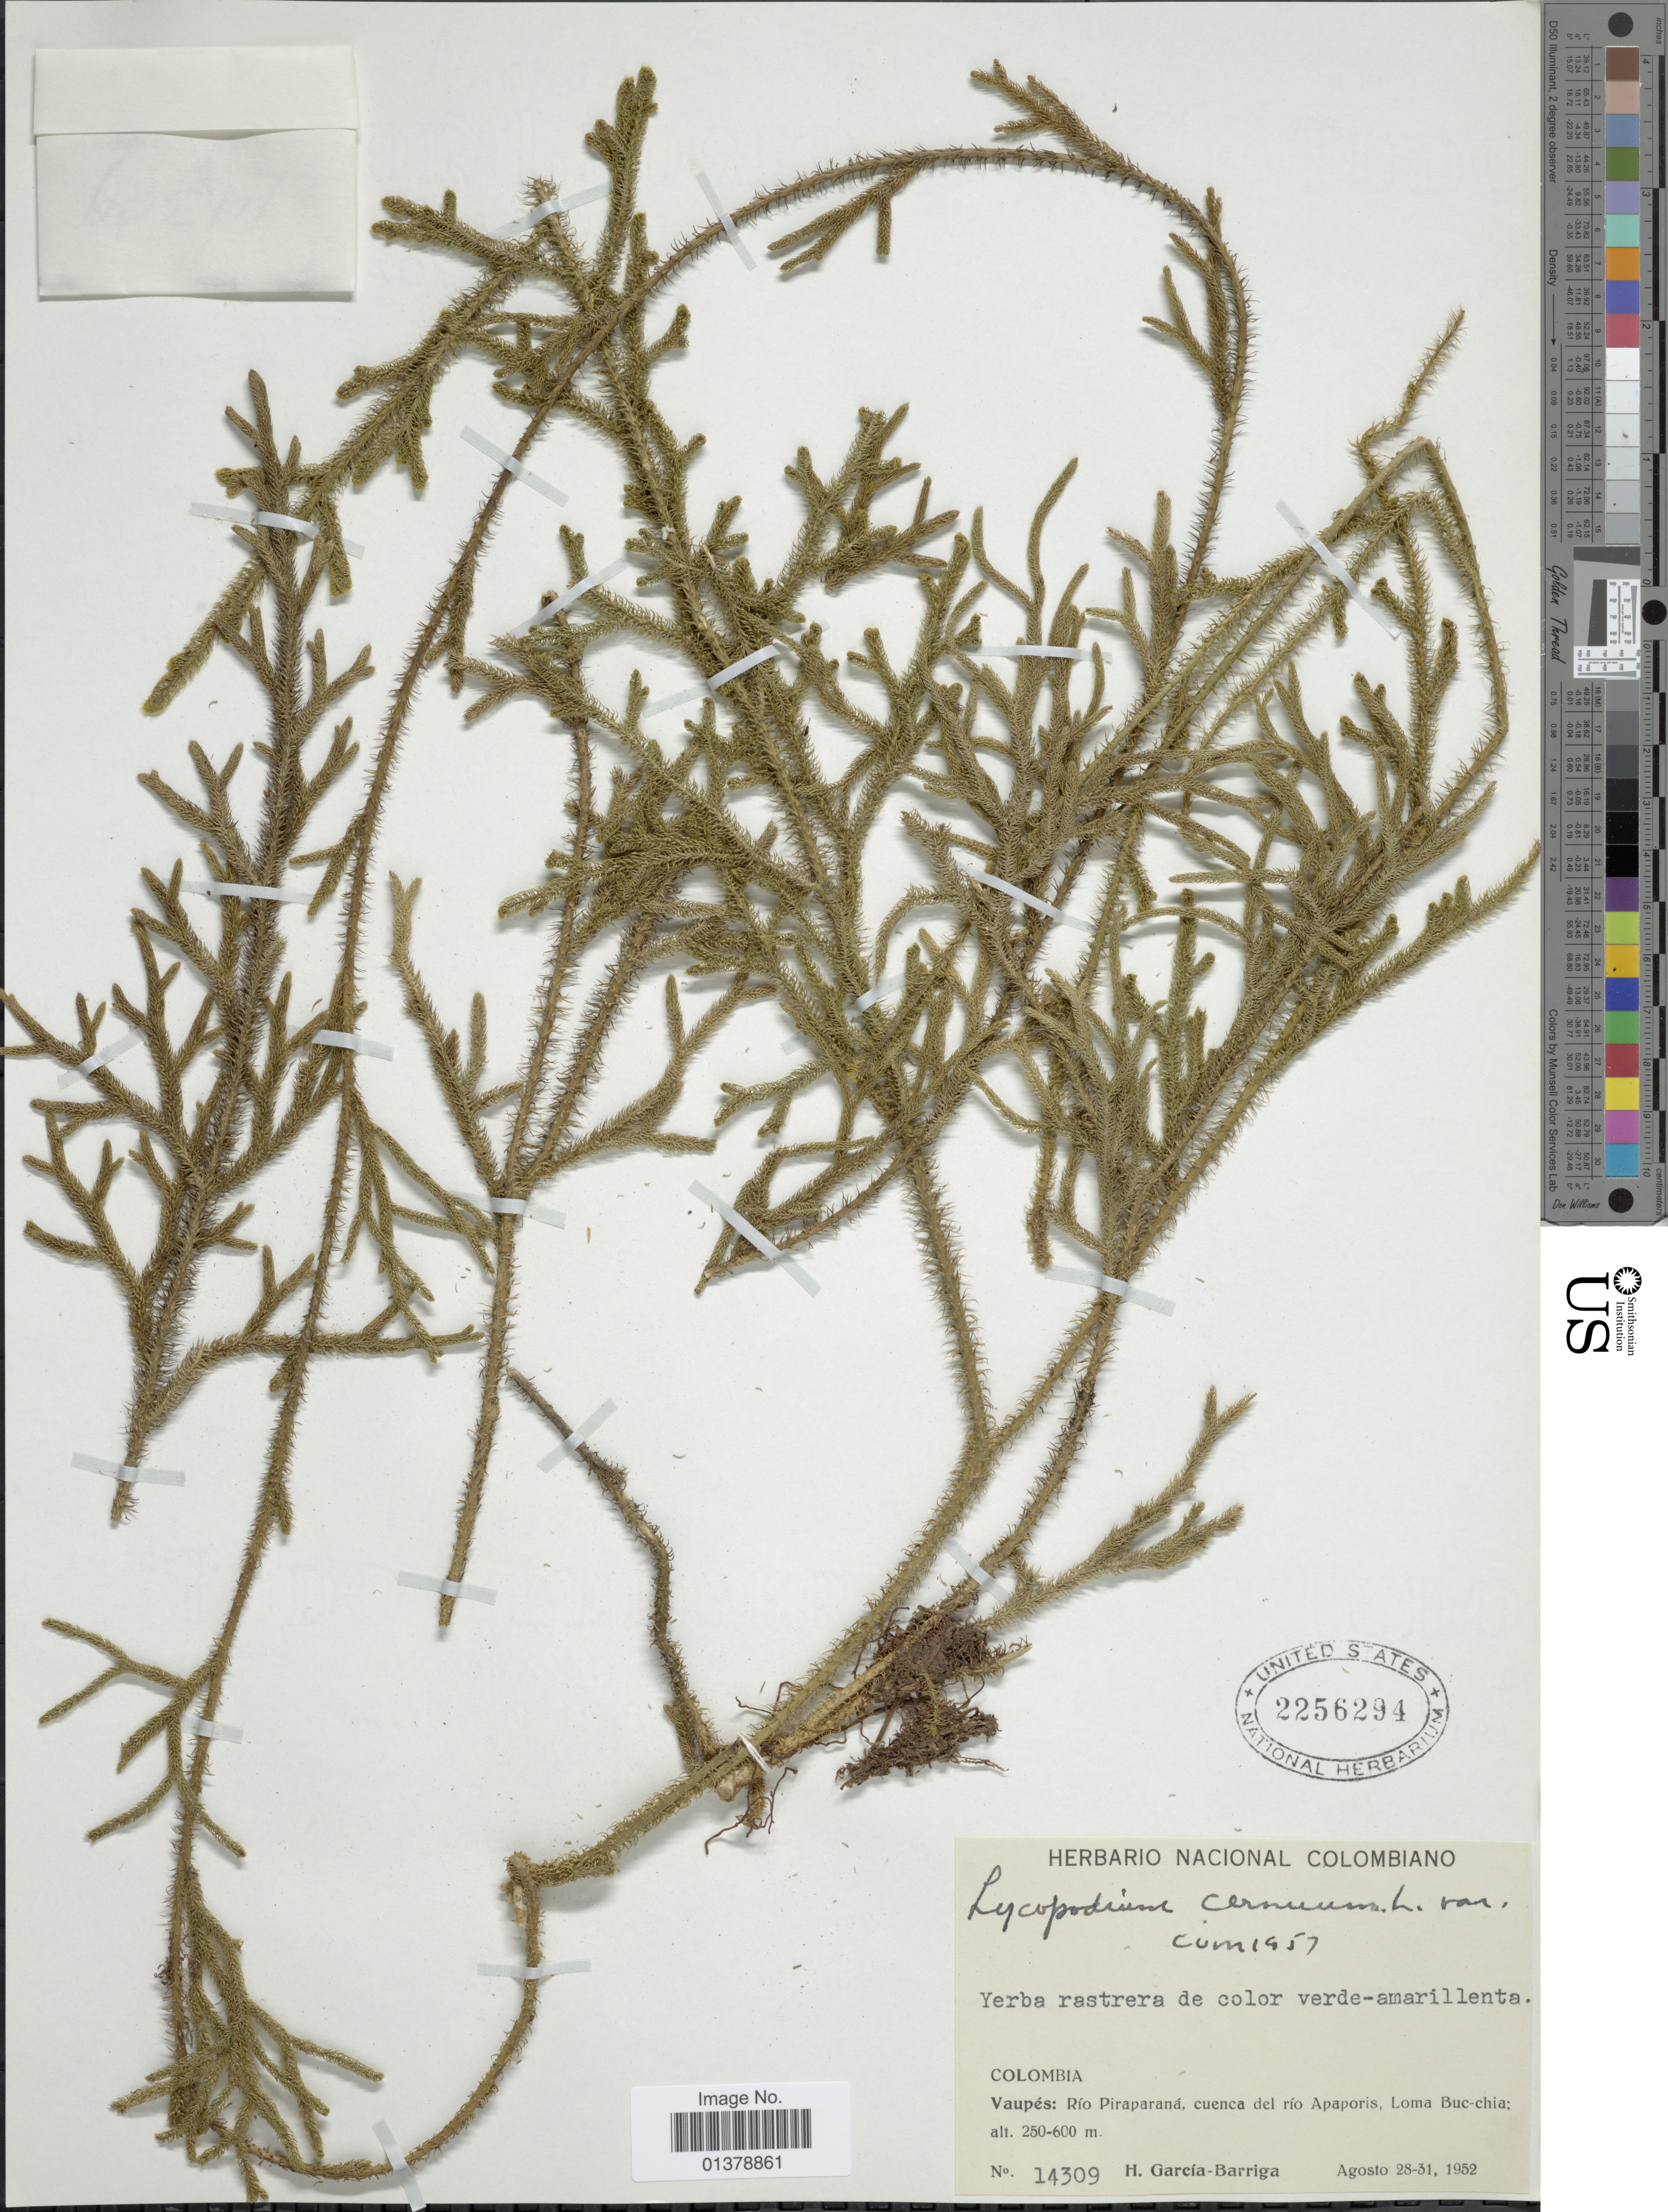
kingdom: Plantae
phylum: Tracheophyta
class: Lycopodiopsida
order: Lycopodiales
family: Lycopodiaceae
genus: Palhinhaea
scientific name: Palhinhaea camporum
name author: (B. Øllg. & P.G. Windisch) Holub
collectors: H. García Barriga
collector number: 14309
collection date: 1952-08-28/1952-08-31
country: Colombia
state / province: Vaupés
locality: Rio Piraparaná, cuenca del rio Apaporis, Loma Buc-chia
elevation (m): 250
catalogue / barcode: US 2256294